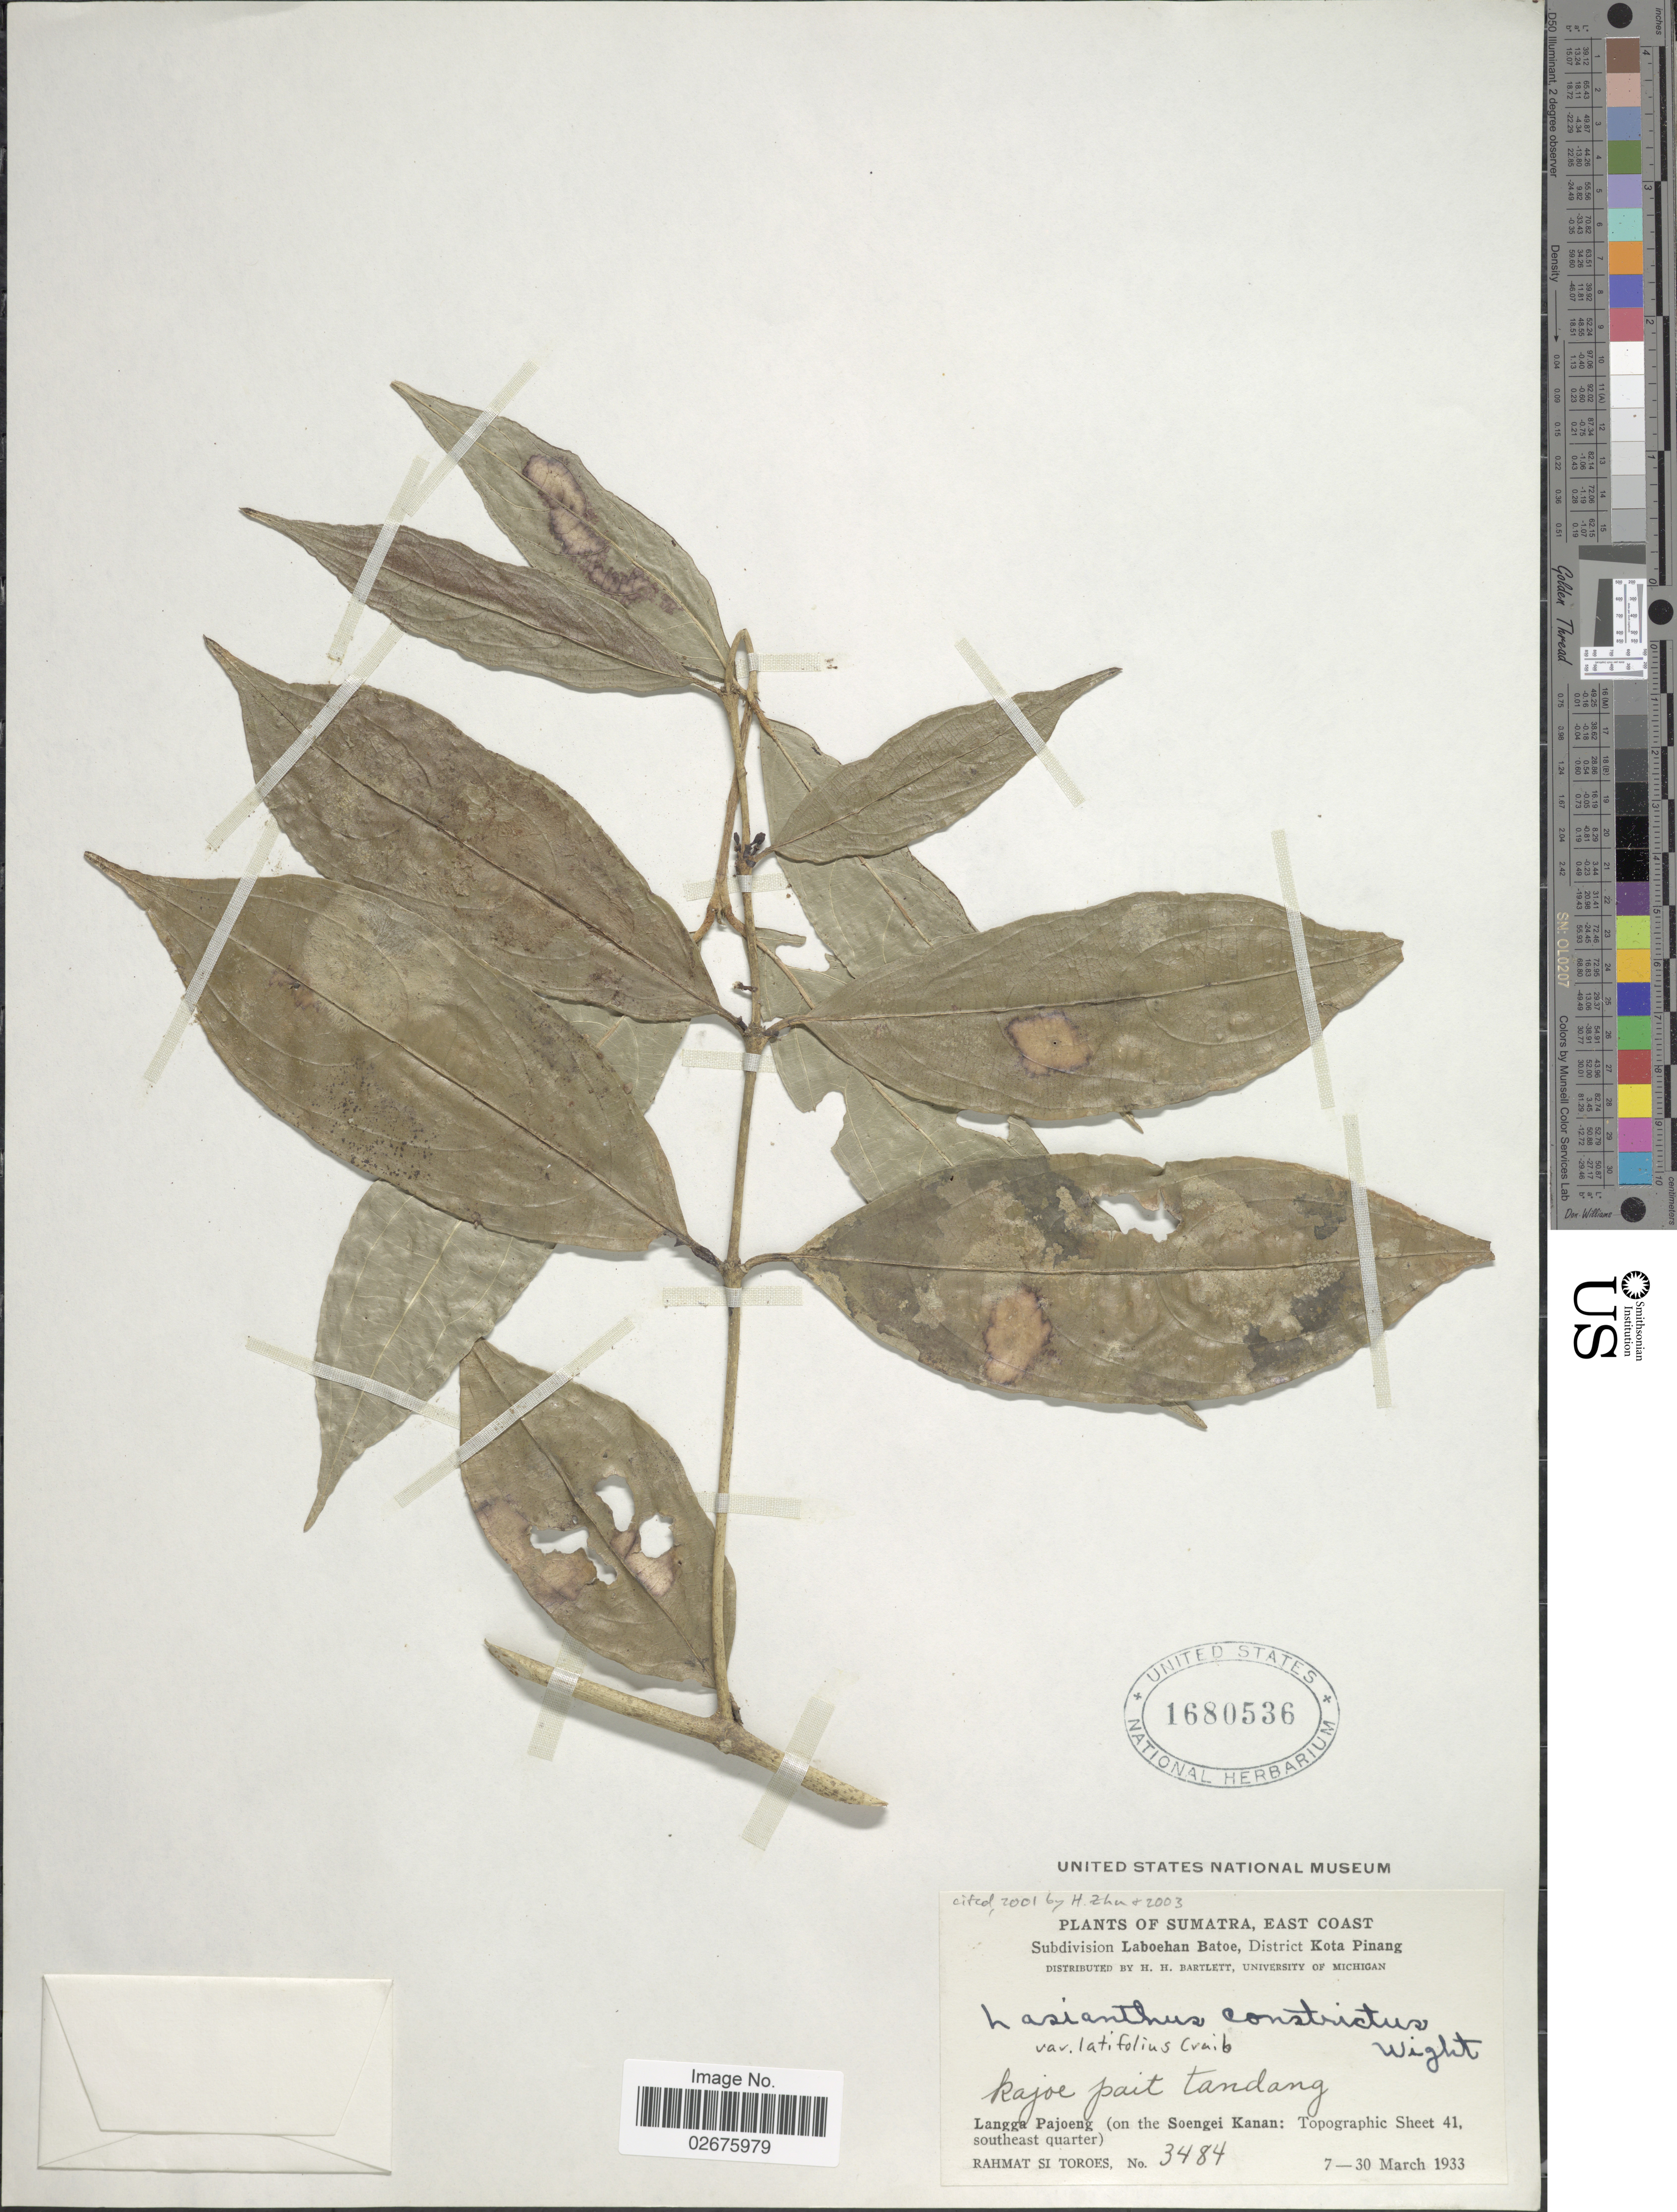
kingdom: Plantae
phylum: Tracheophyta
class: Magnoliopsida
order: Gentianales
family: Rubiaceae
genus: Lasianthus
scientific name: Lasianthus constrictus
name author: Wight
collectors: Rahmat Si Boeea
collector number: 3484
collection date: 1933-03-07/1933-03-30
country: Indonesia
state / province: Sumatra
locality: East Coast, Subdivision Laboehan Batoe, District Kota Pinang, kajoe pai tandang, Langga Pajoeng (on the Soengei Kanan: Topographic Sheet 41, southeast quarter)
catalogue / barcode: US 1680536